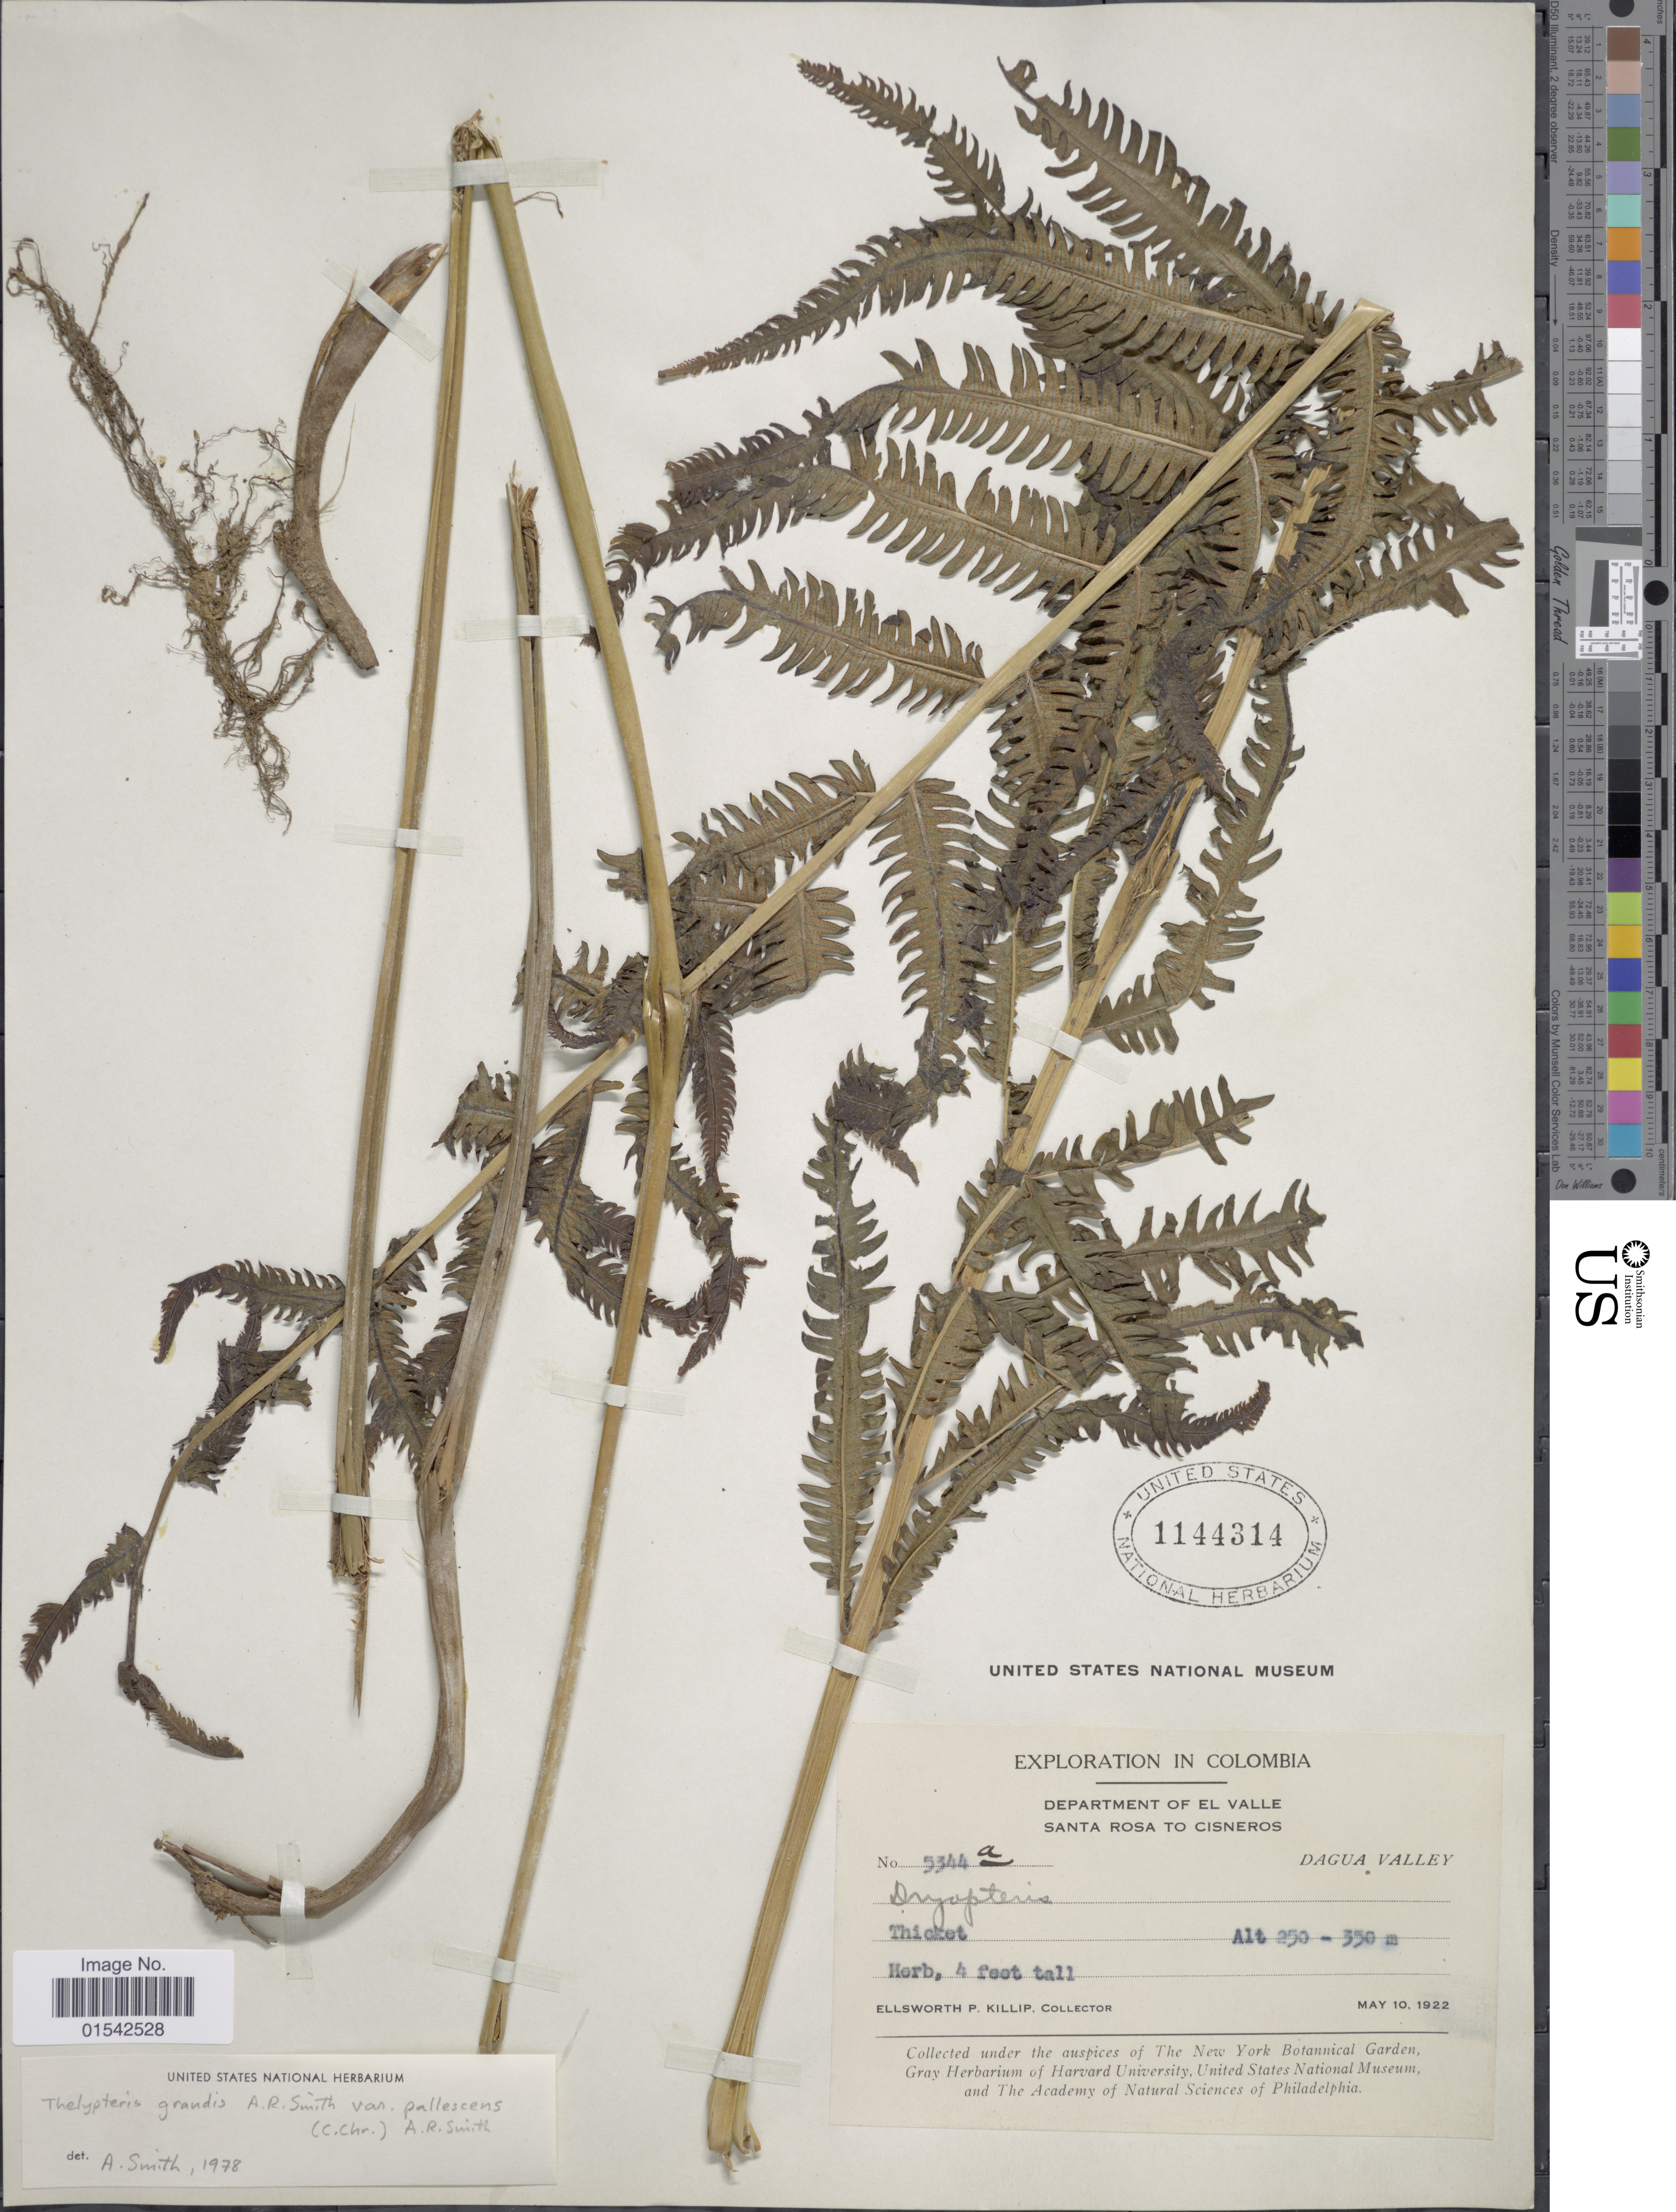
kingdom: Plantae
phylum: Tracheophyta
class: Polypodiopsida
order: Polypodiales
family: Thelypteridaceae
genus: Cyclosorus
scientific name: Cyclosorus grandis (A.R. Sm.) var. pallescens (C. Chr.) comb. ined.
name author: (A.R. Sm.)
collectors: E. P. Killip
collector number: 5344a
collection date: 1922-05-10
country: Colombia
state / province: Valle del Cauca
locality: Department of El Valle, Santa Rosa to Cisneros, Dagua Valley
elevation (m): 250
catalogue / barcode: US 1144314